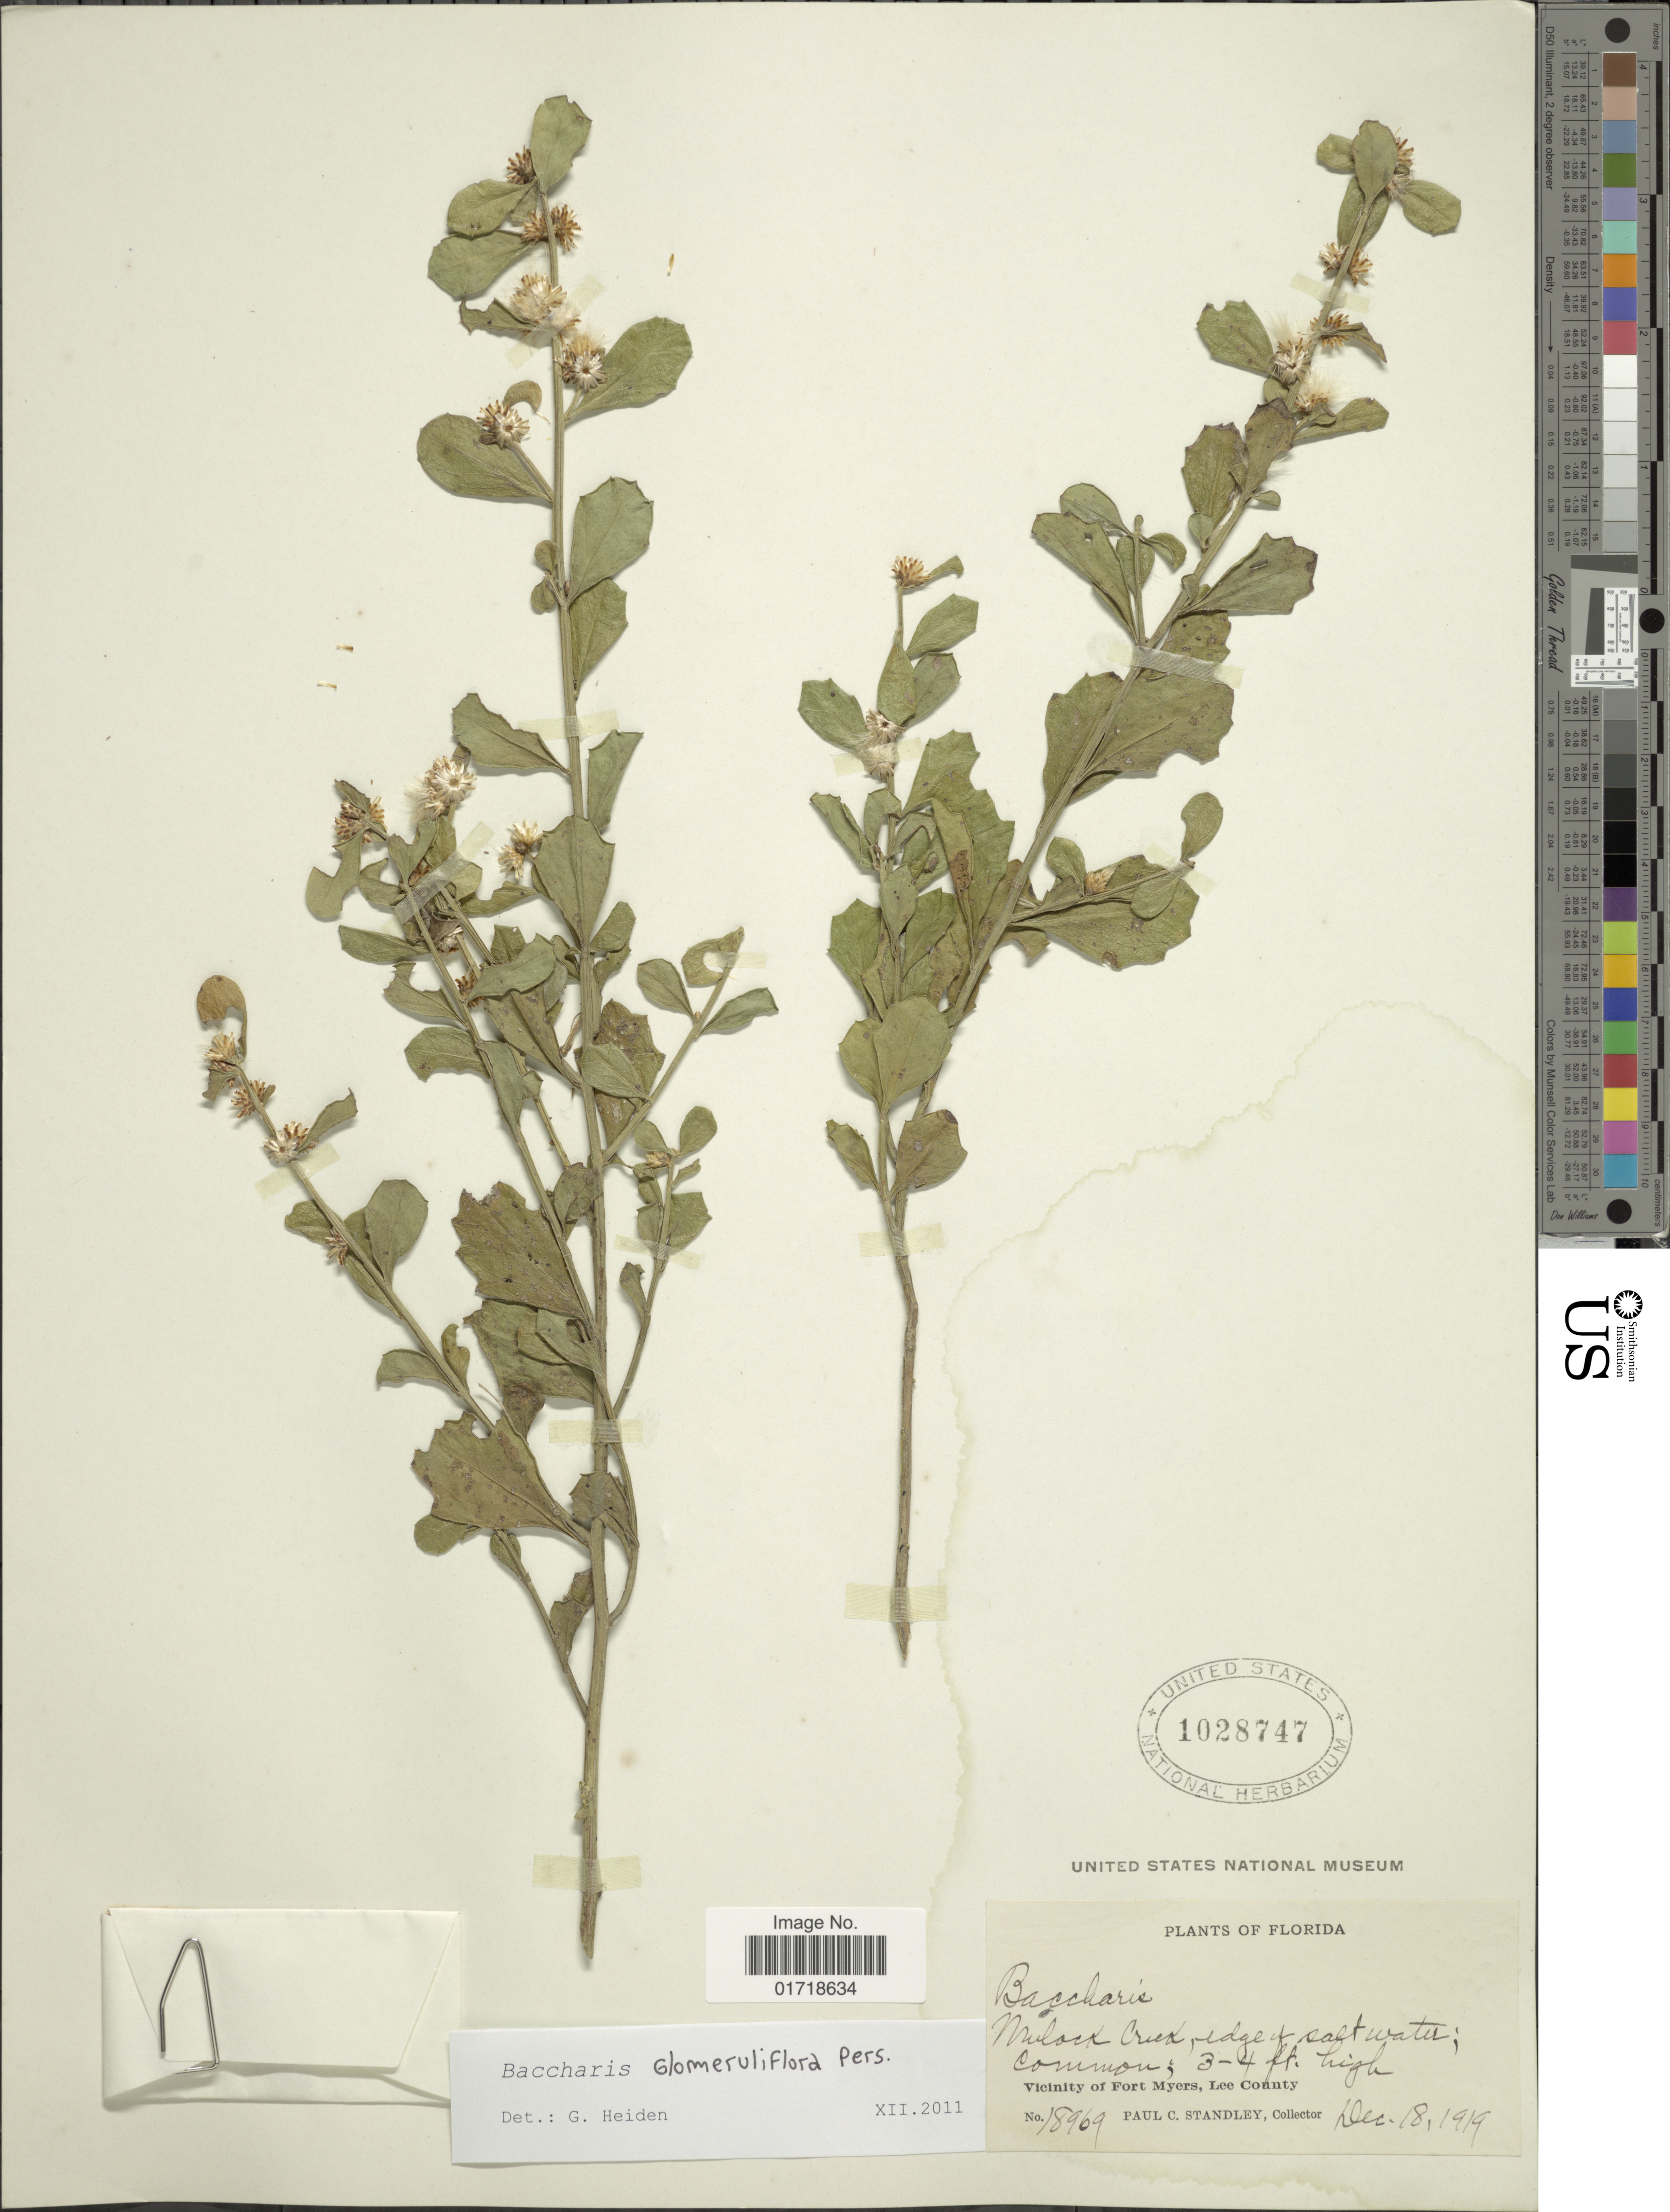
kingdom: Plantae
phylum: Tracheophyta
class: Magnoliopsida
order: Asterales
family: Asteraceae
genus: Baccharis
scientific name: Baccharis glomeruliflora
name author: Pers.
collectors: P. C. Standley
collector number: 18969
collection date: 1919-12-18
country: United States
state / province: Florida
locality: Mulock Creek, edge of salt water, Common, Vicinity of Fort Myers, Lee County.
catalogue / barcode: US 1028747